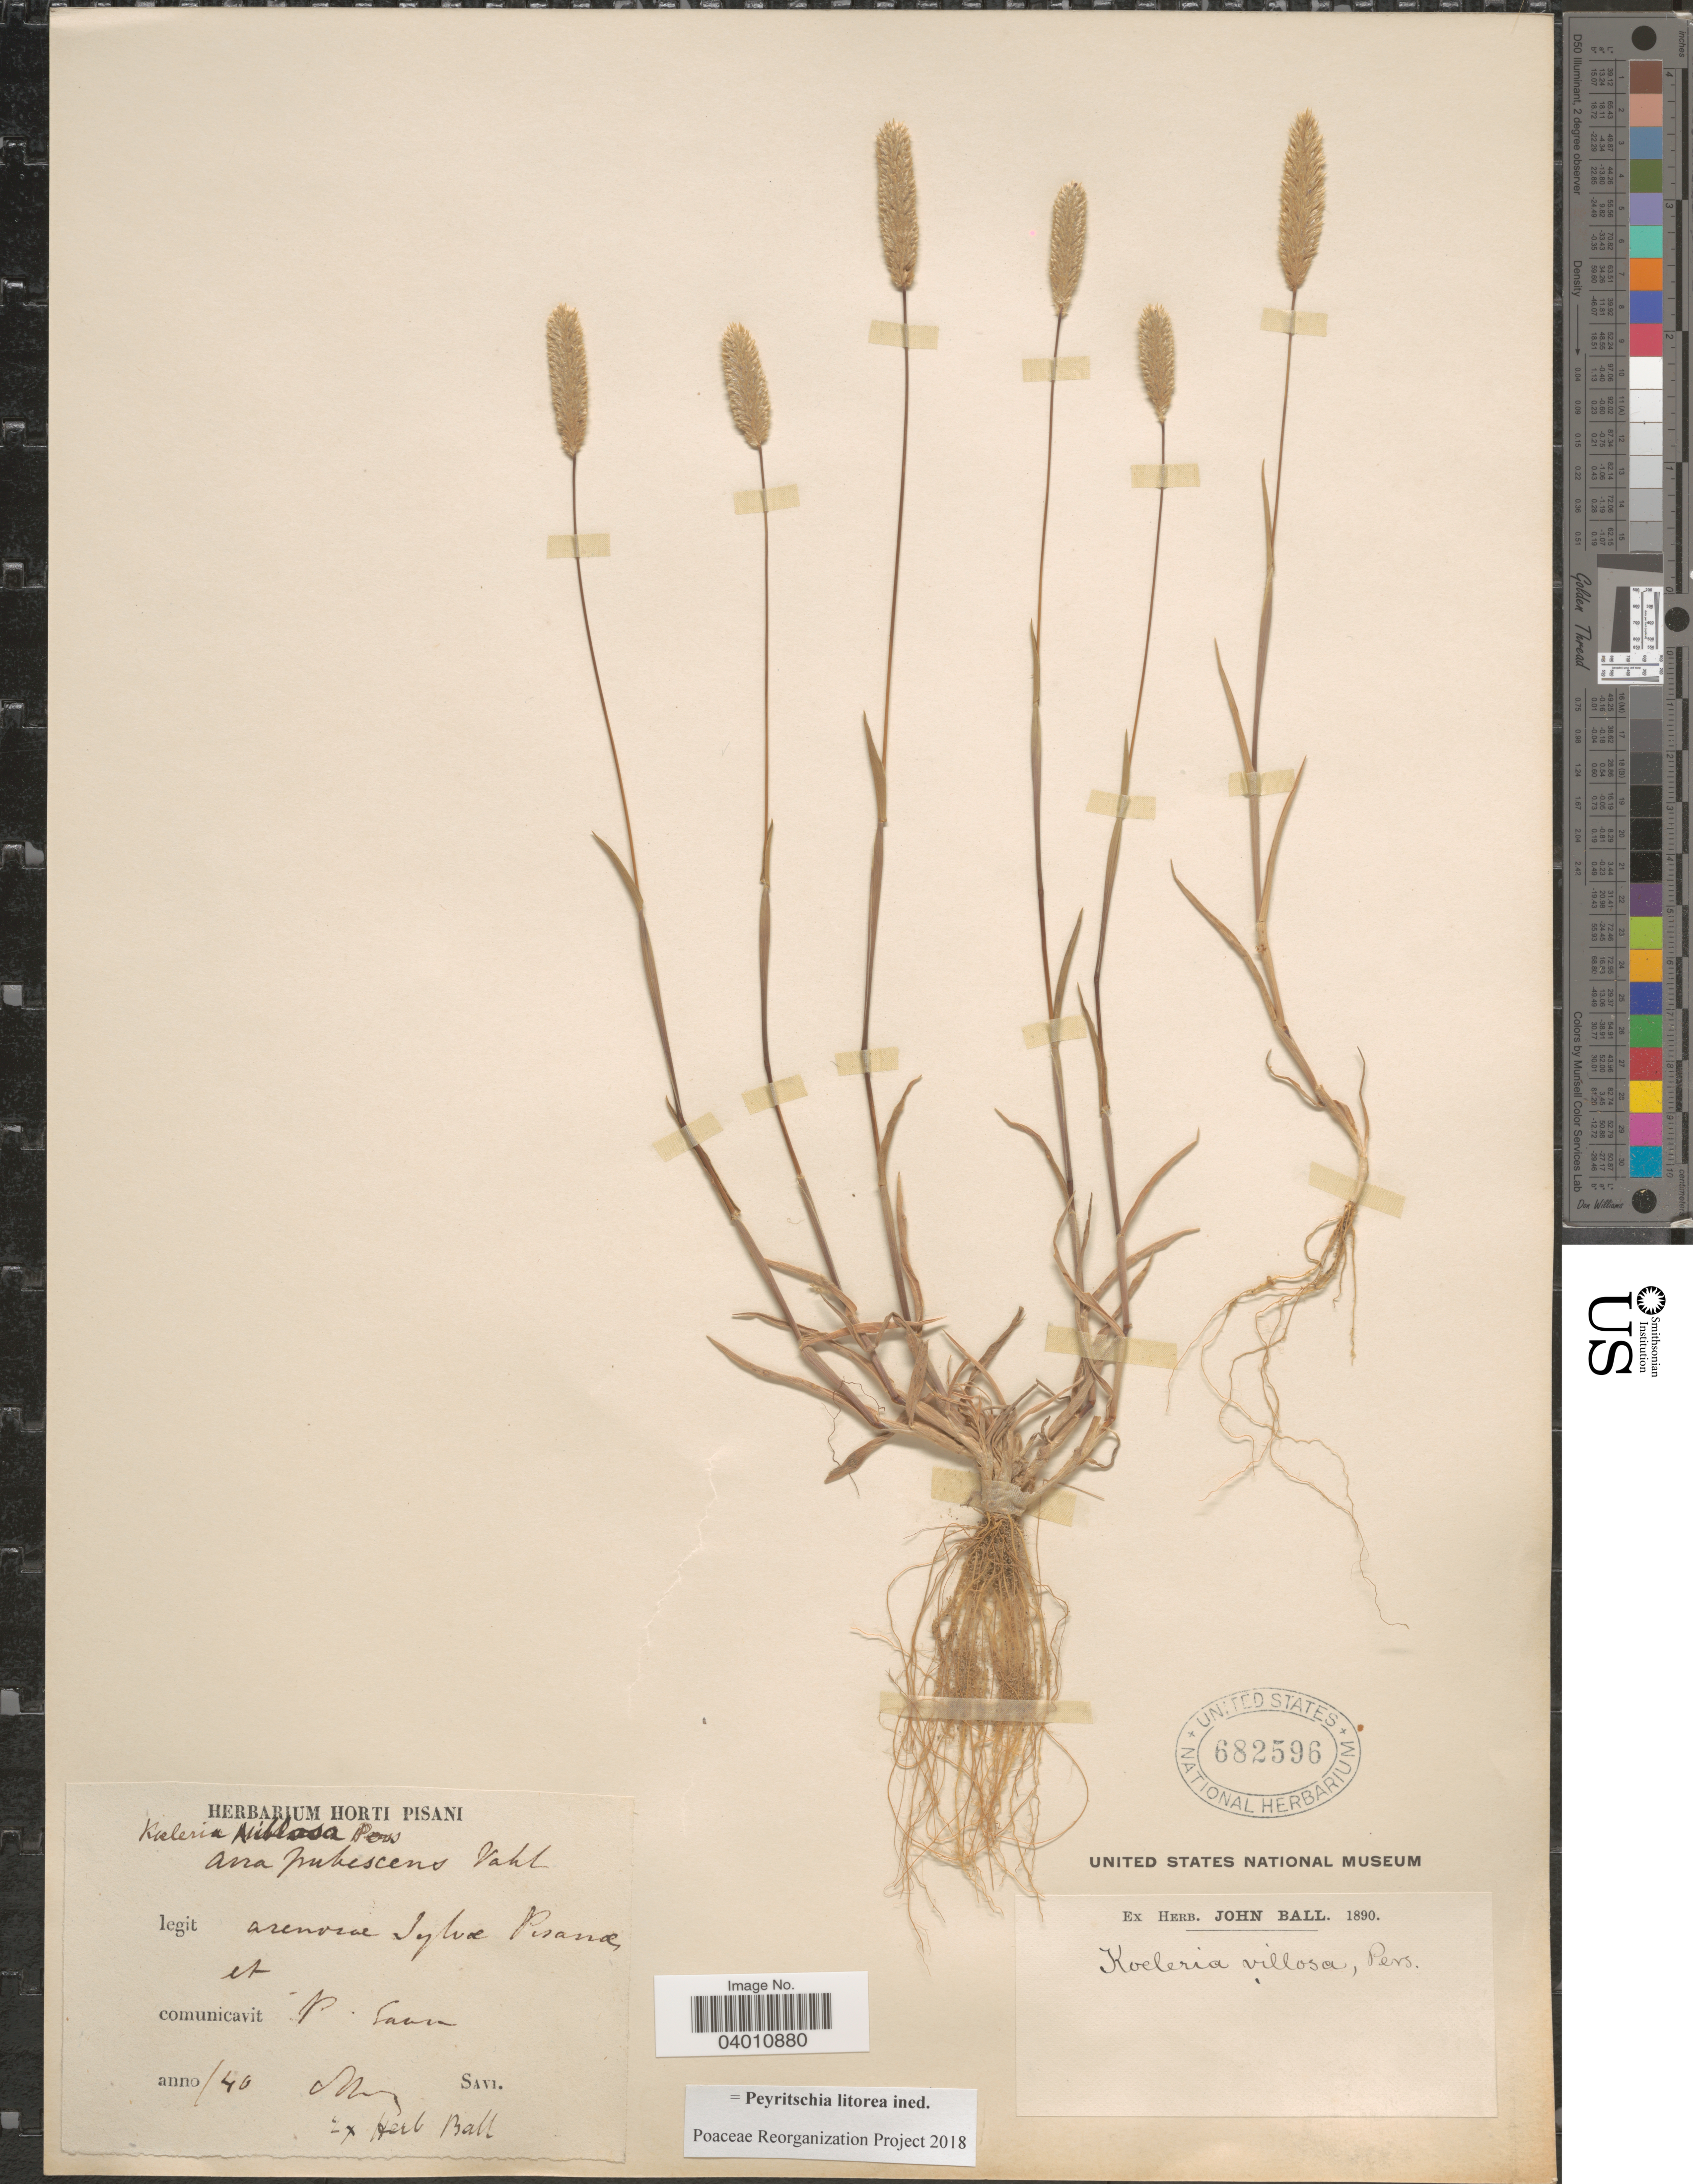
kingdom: Plantae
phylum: Tracheophyta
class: Liliopsida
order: Poales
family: Poaceae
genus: Rostraria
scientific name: Rostraria litorea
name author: (All.) Holub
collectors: P. Savi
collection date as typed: Transcribed d/m/y: /5/40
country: Italy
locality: Arenosae Sylvæ Pisanæ.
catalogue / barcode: US 682596